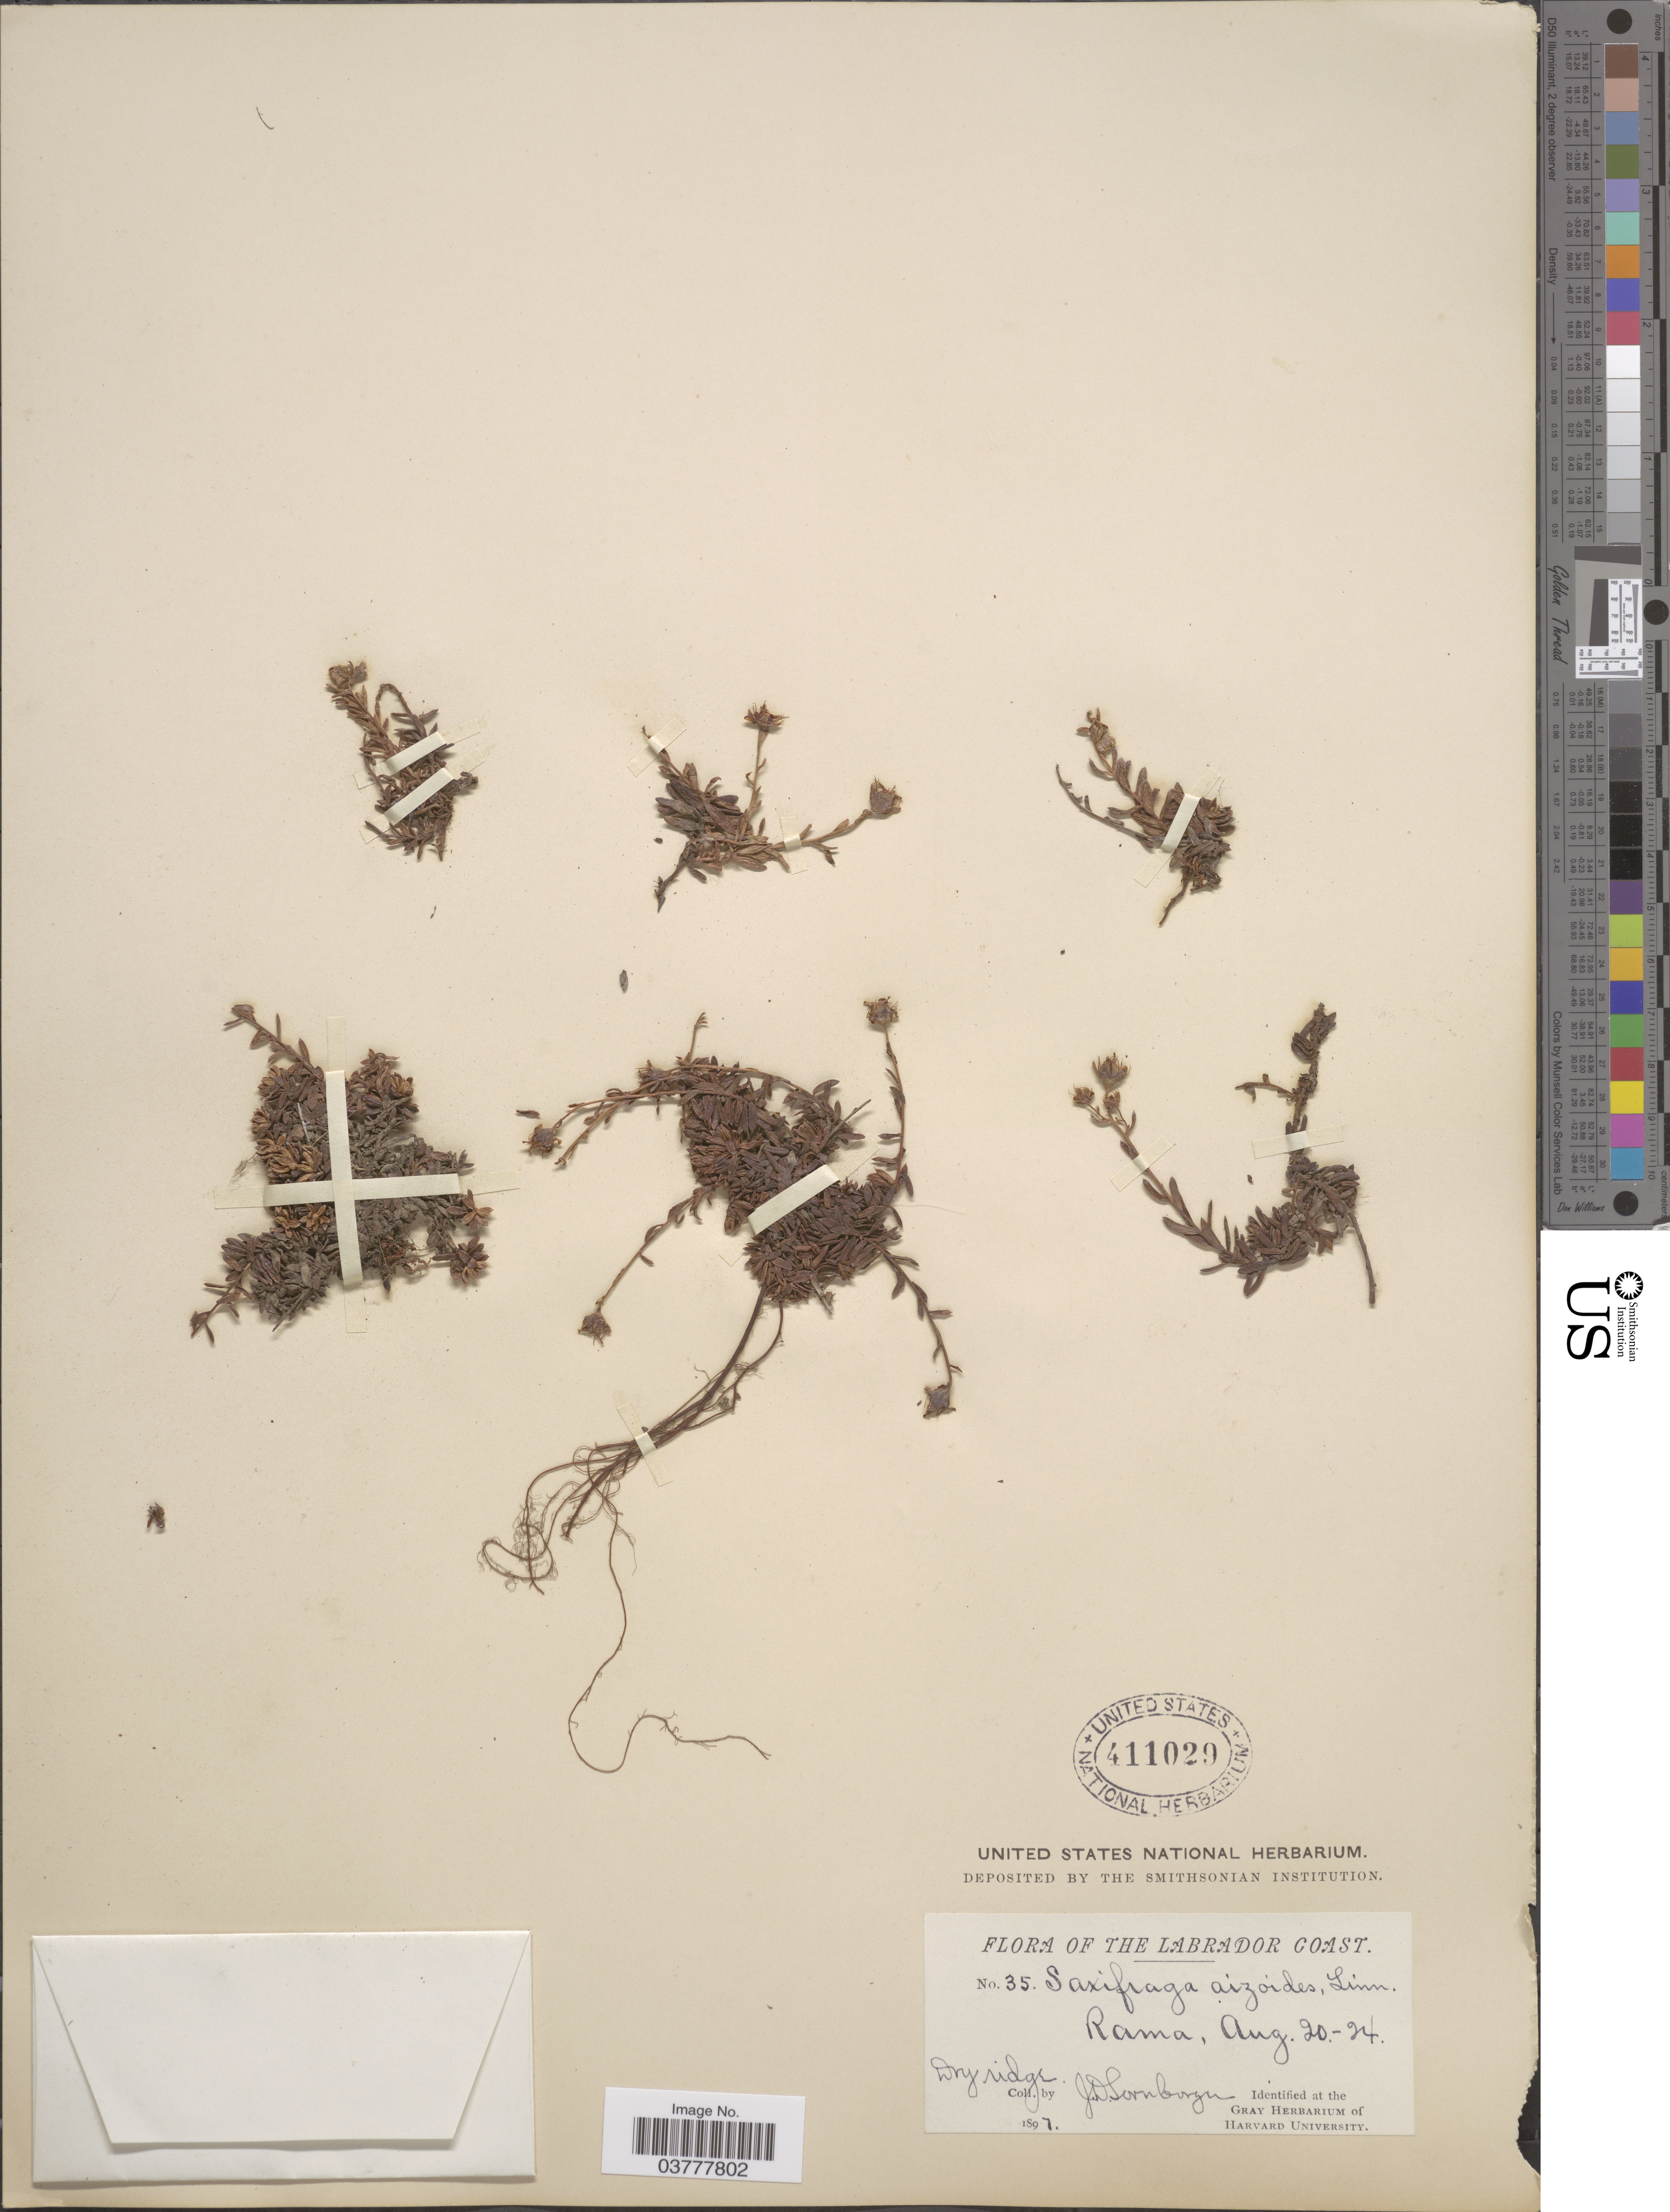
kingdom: Plantae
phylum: Tracheophyta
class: Magnoliopsida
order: Saxifragales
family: Saxifragaceae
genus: Saxifraga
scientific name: Saxifraga aizoides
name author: L.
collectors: J. Sornborger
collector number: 35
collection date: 1897-08-20/1897-08-24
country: Canada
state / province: Newfoundland and Labrador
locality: The Labrador Coast. Rama. Dry ridge.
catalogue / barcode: US 411029